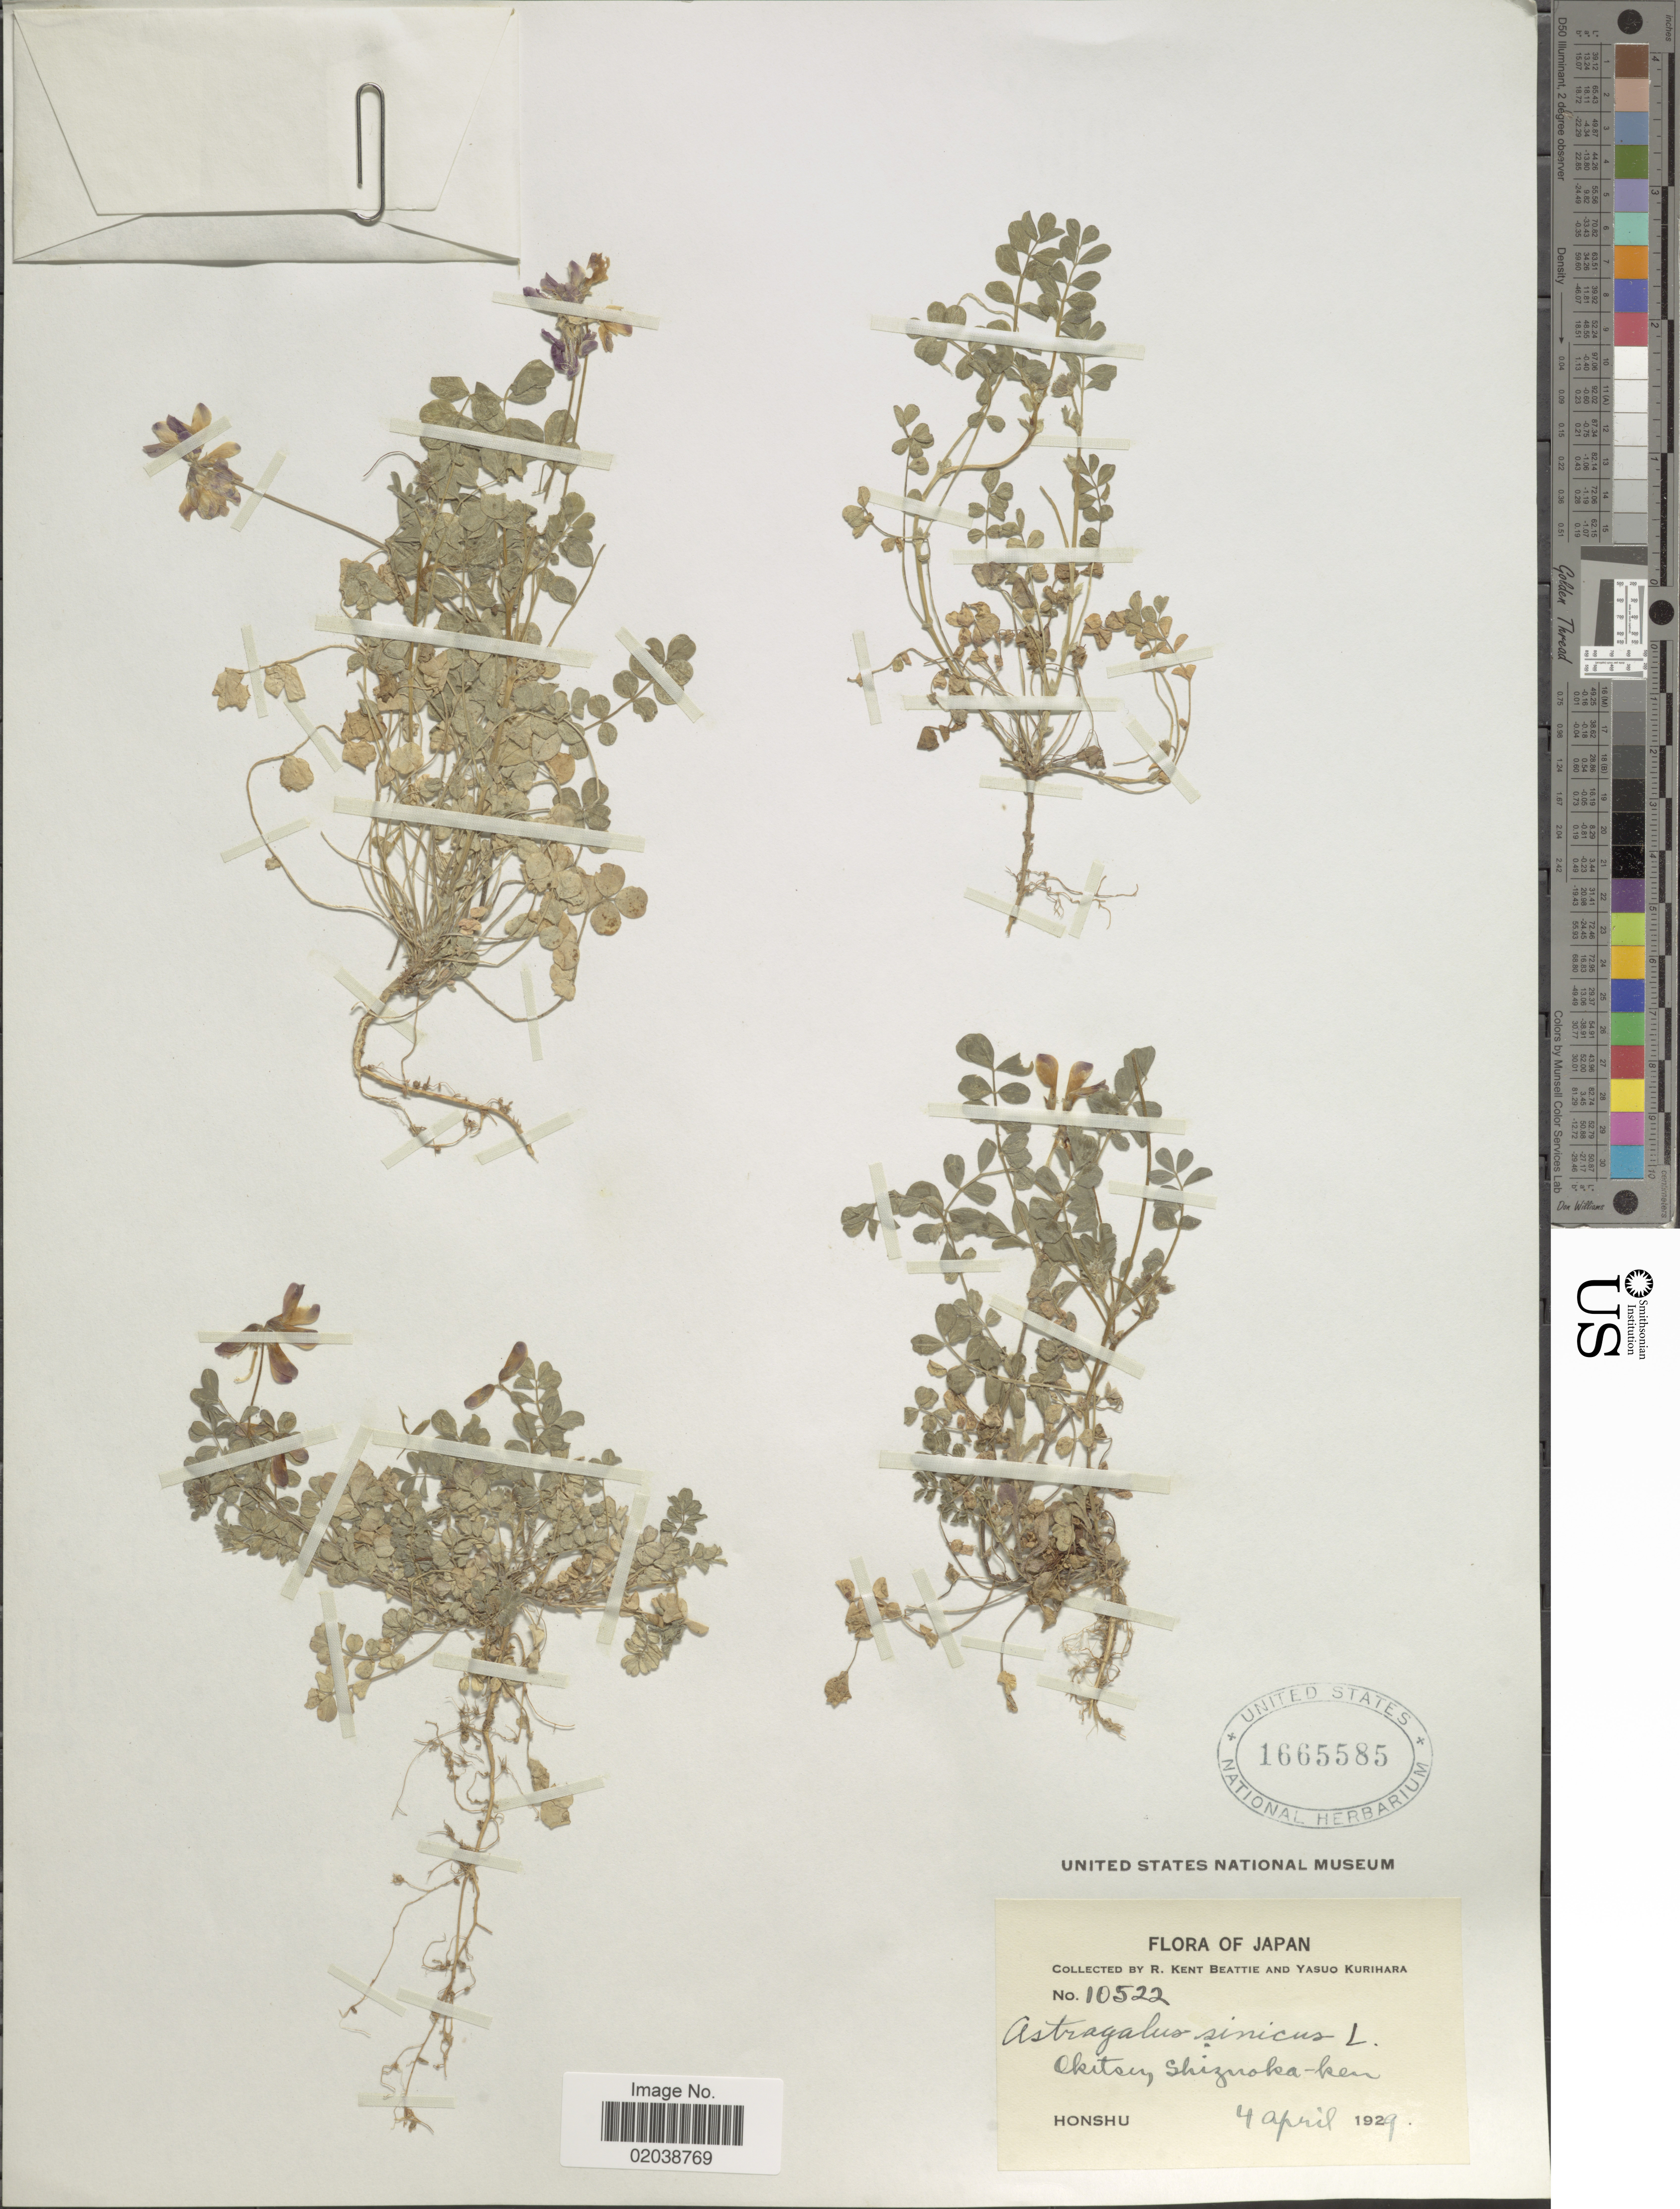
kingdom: Plantae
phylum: Tracheophyta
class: Magnoliopsida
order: Fabales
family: Fabaceae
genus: Astragalus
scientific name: Astragalus sinicus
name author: L.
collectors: R. K. Beattie & Y. Kurihara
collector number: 10522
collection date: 1929-04-04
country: Japan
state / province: Sizuoka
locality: Okitsu, Shizuoka-ken, Honshu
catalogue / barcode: US 1665585